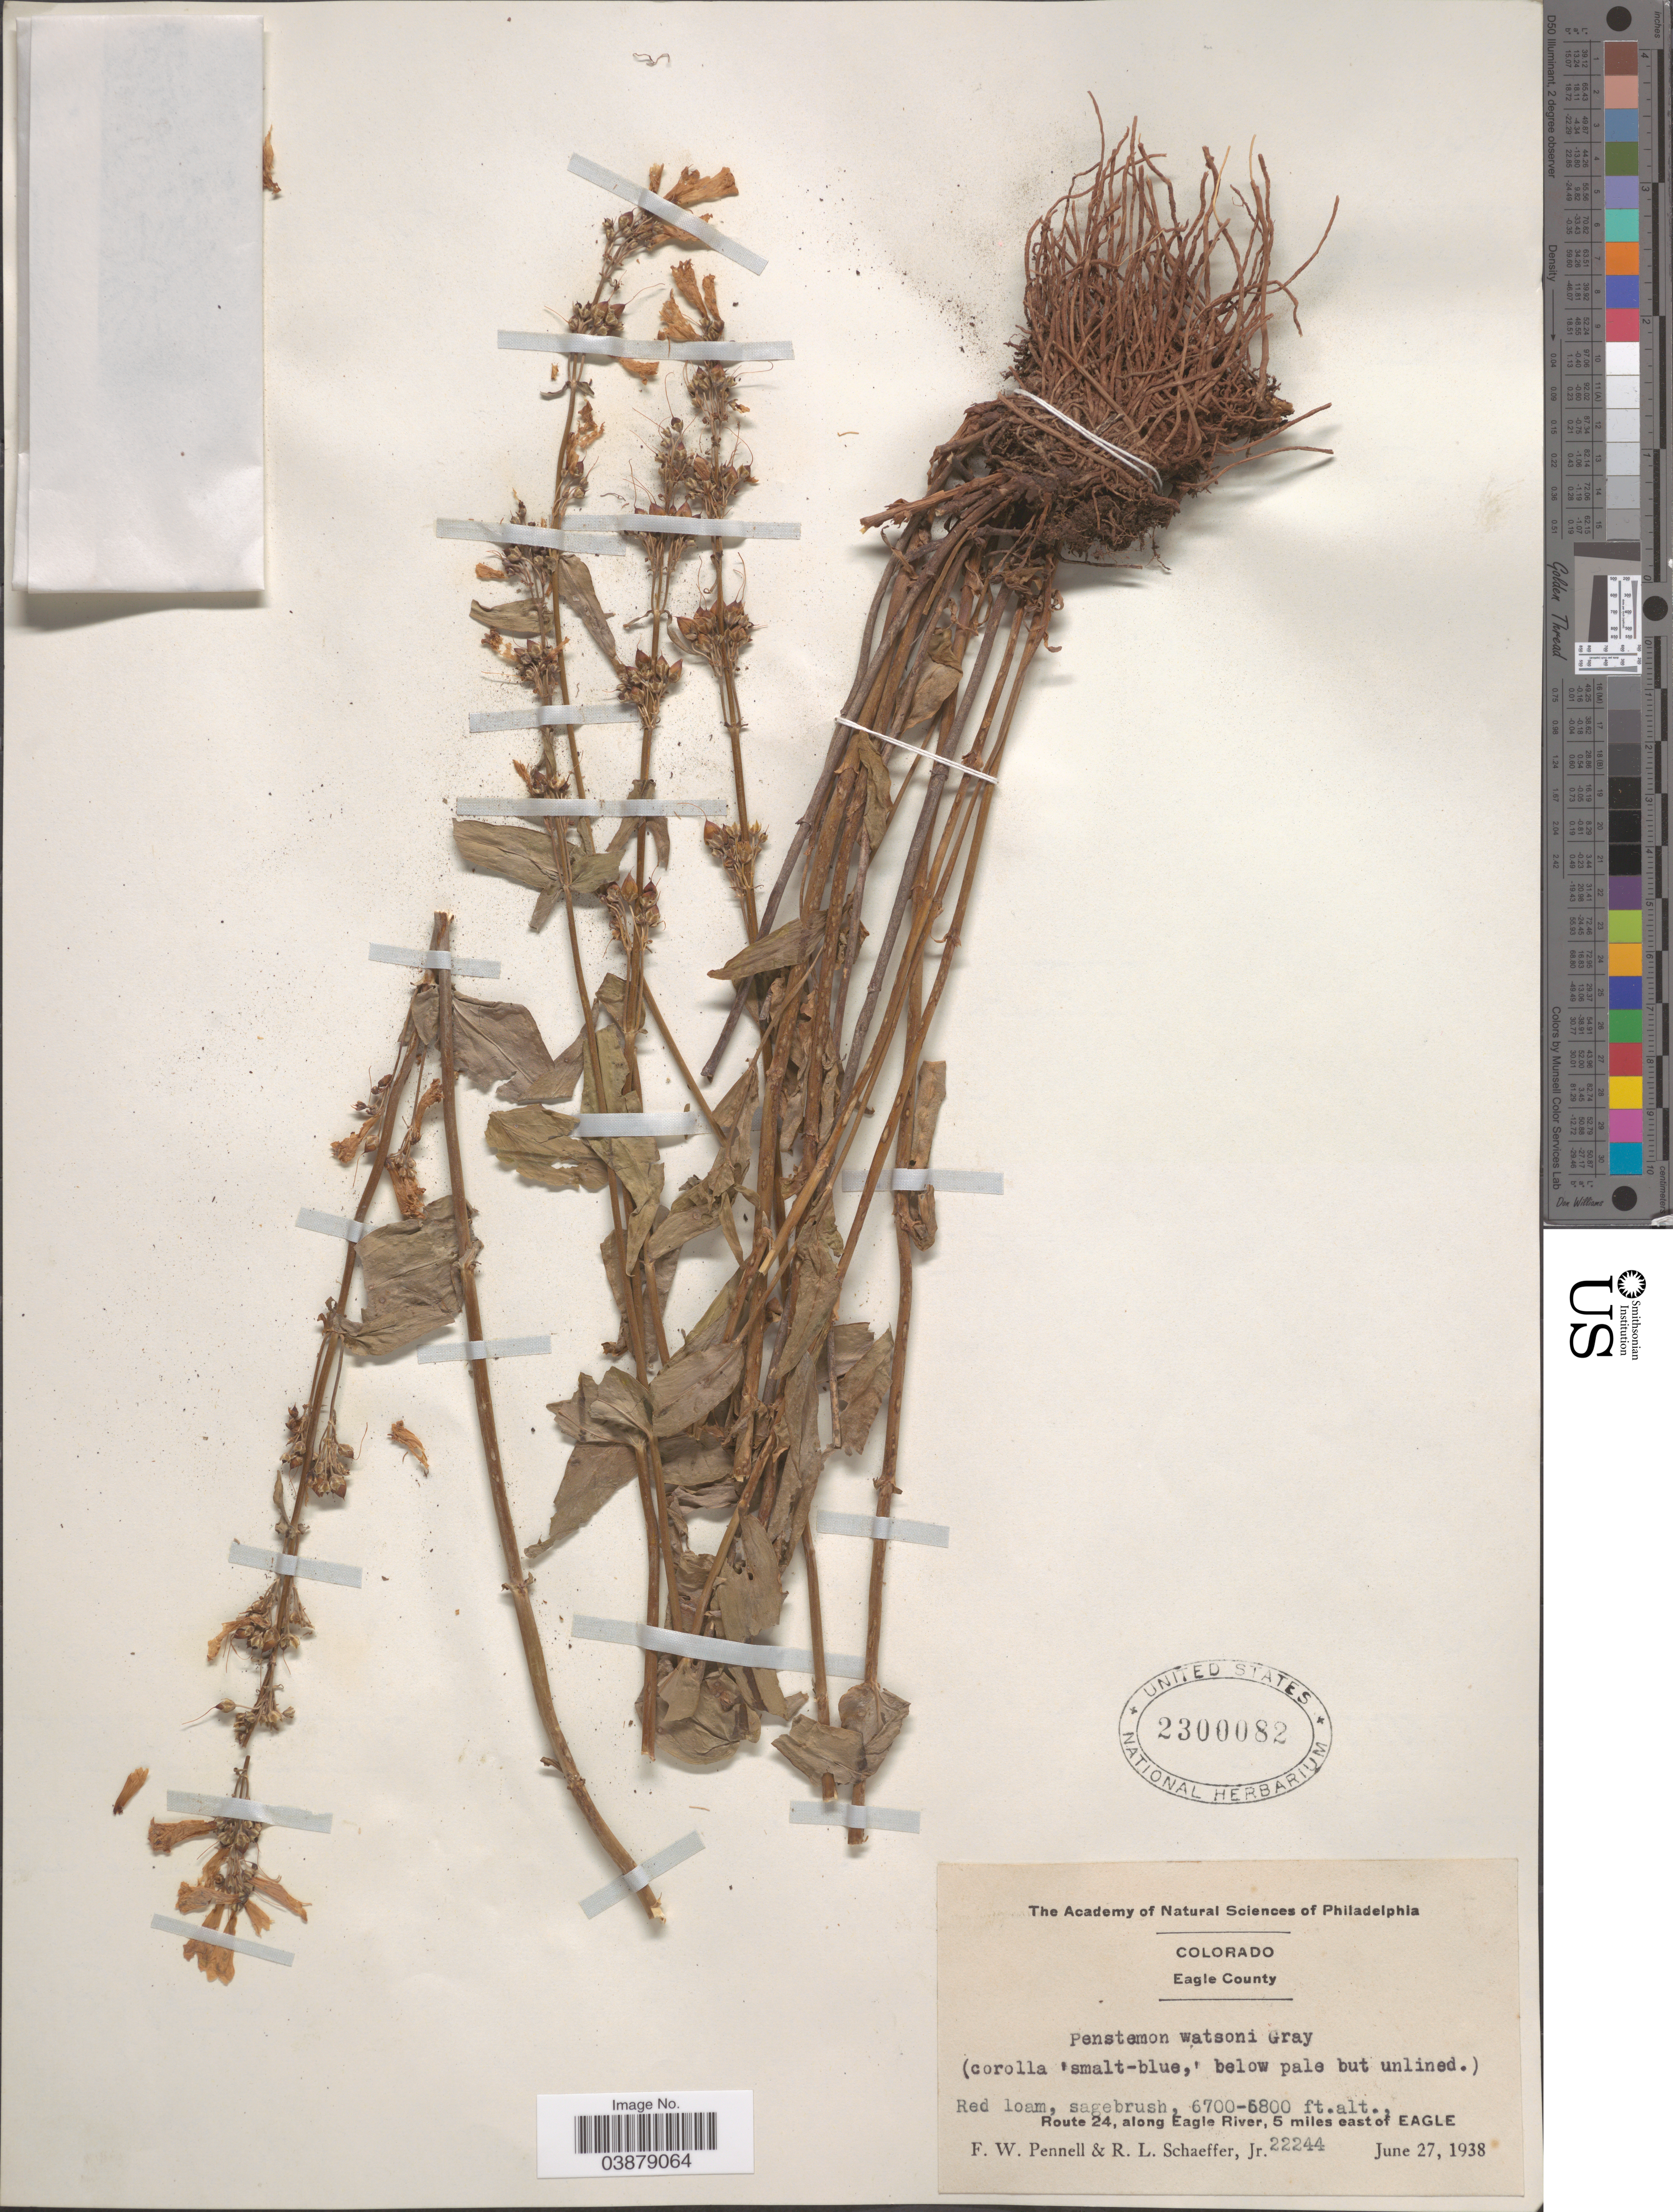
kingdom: Plantae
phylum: Tracheophyta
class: Magnoliopsida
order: Lamiales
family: Plantaginaceae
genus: Penstemon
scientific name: Penstemon watsonii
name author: A. Gray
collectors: F. W. Pennell & R. L. Schaeffer Jr.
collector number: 22244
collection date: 1938-06-27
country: United States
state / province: Colorado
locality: Eagle County. Route 24, along Eagle River, 5 miles east of Eagle.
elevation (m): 2042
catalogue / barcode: US 2300082